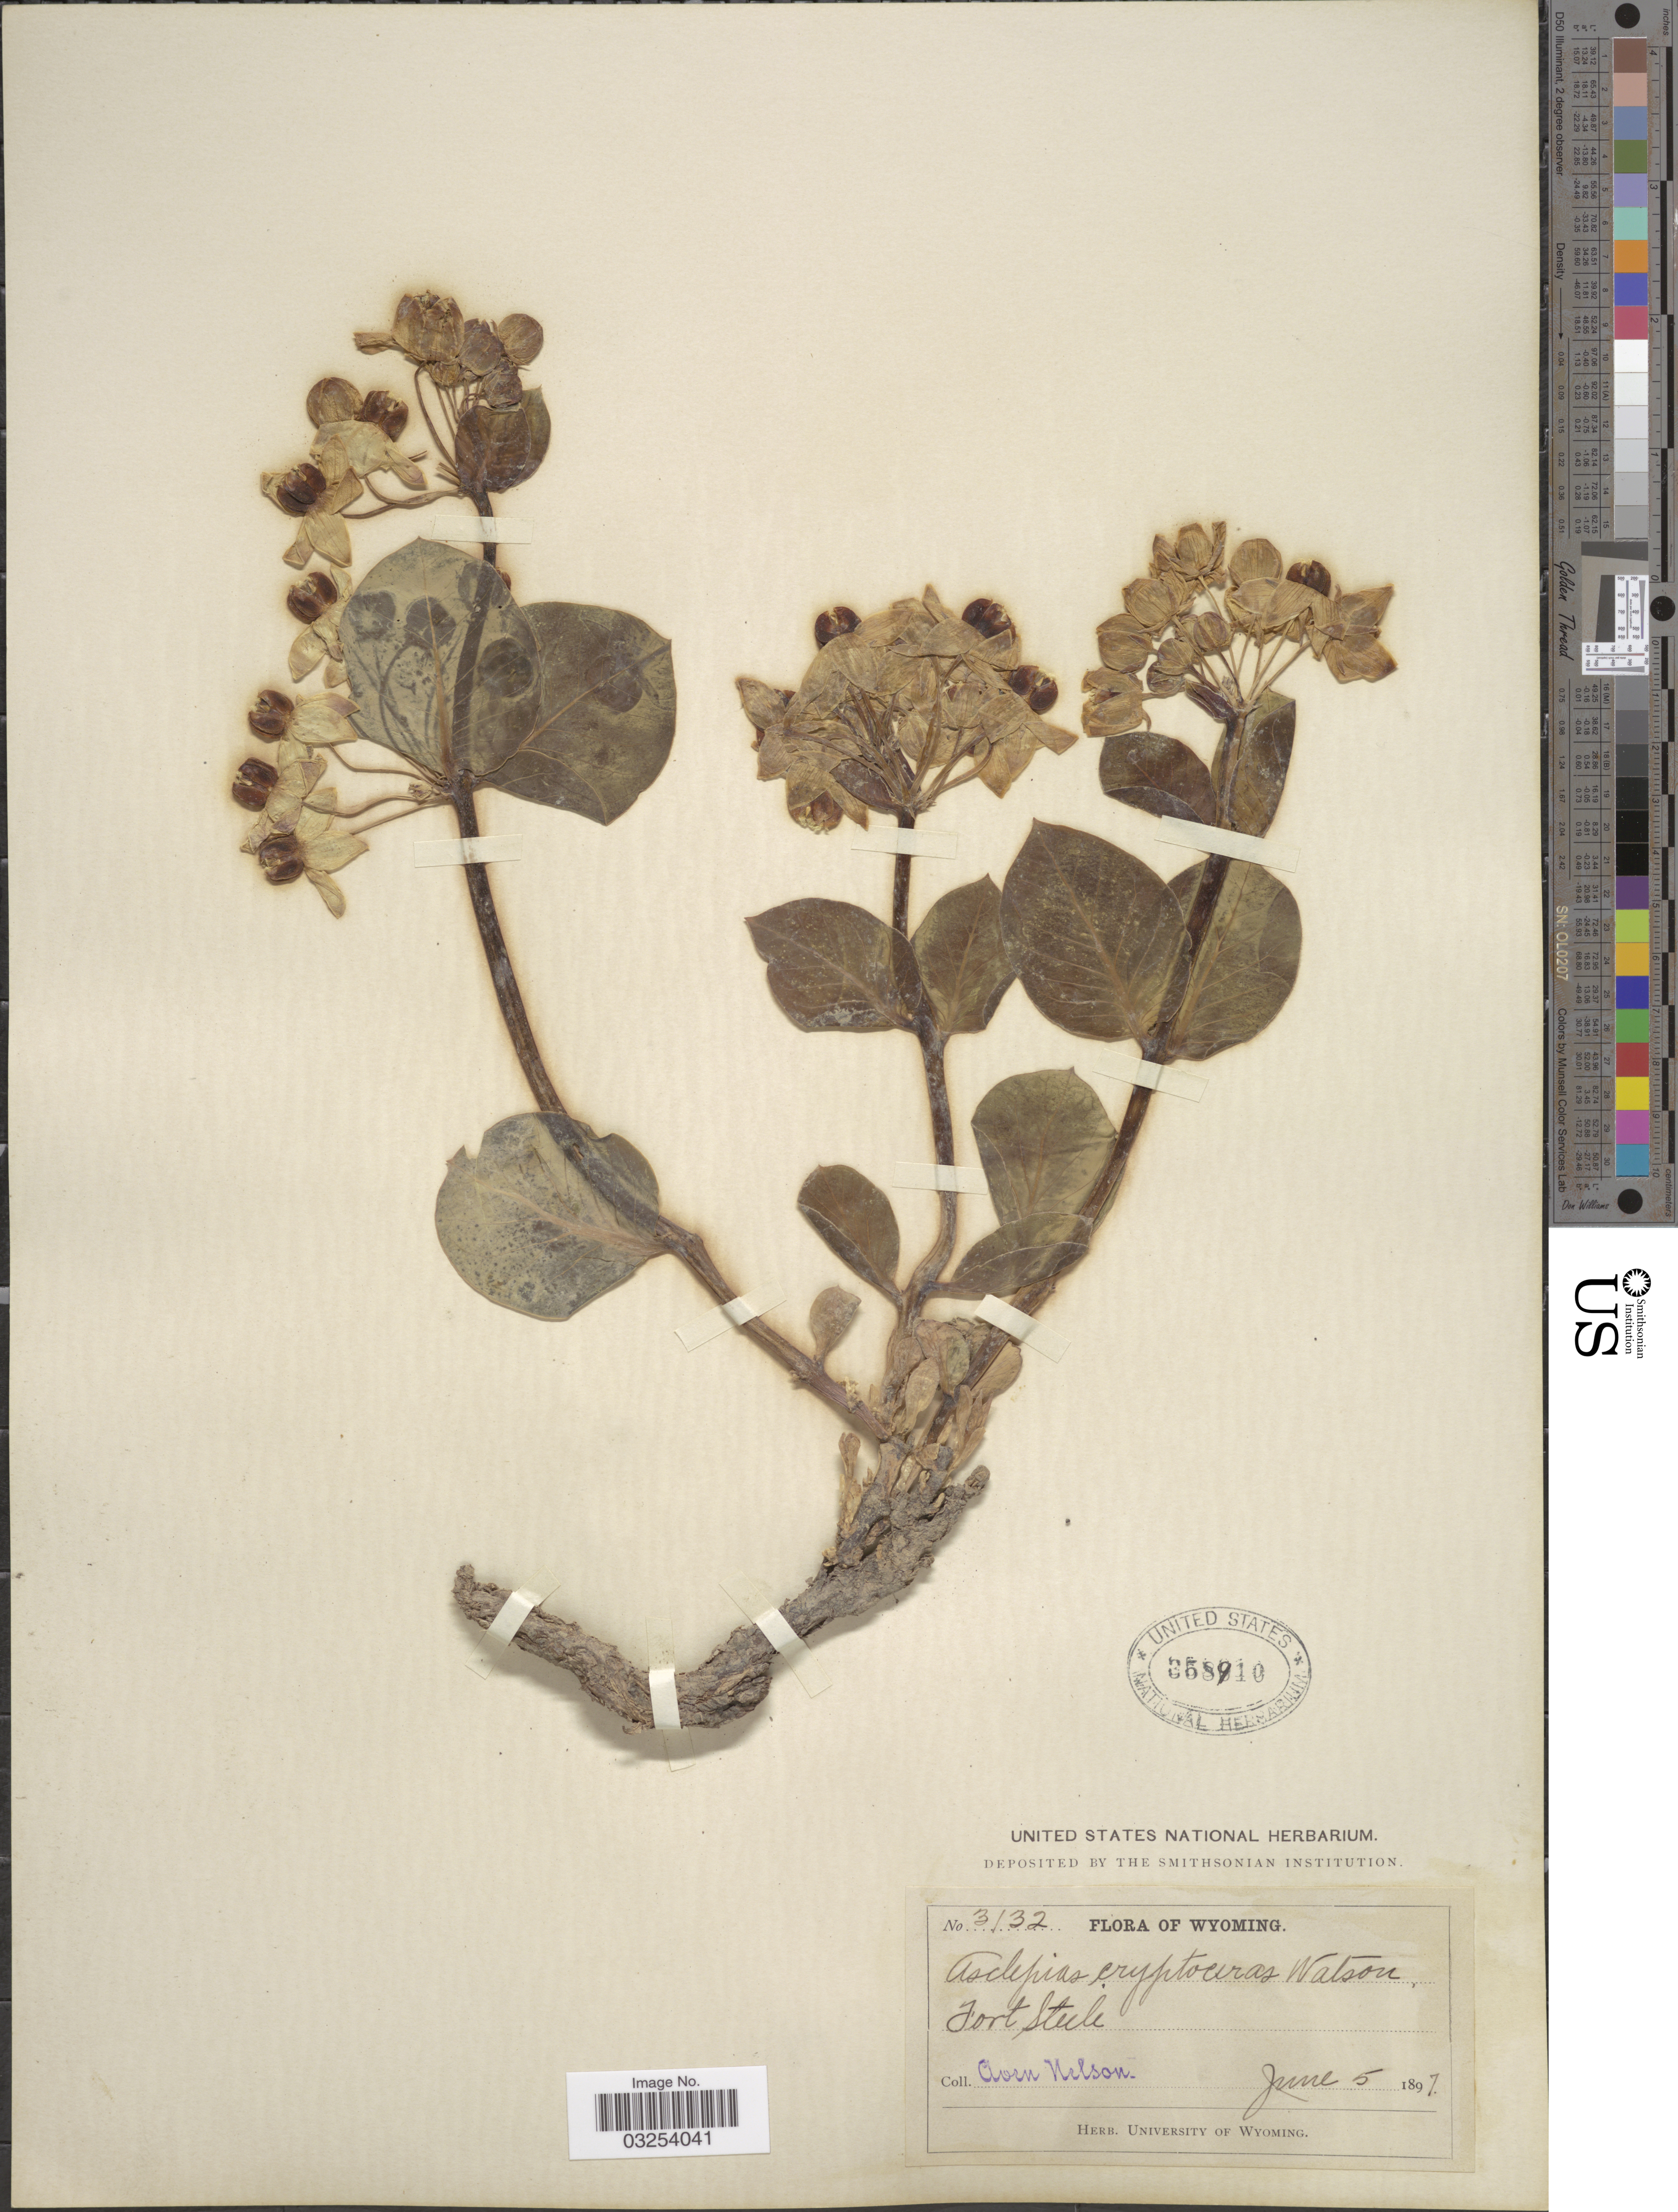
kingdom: Plantae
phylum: Tracheophyta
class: Magnoliopsida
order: Gentianales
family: Apocynaceae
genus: Asclepias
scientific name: Asclepias cryptoceras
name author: S. Watson in C. King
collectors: A. Nelson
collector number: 3132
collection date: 1897-06-05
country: United States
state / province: Wyoming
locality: Fort Steele.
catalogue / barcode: US 358910